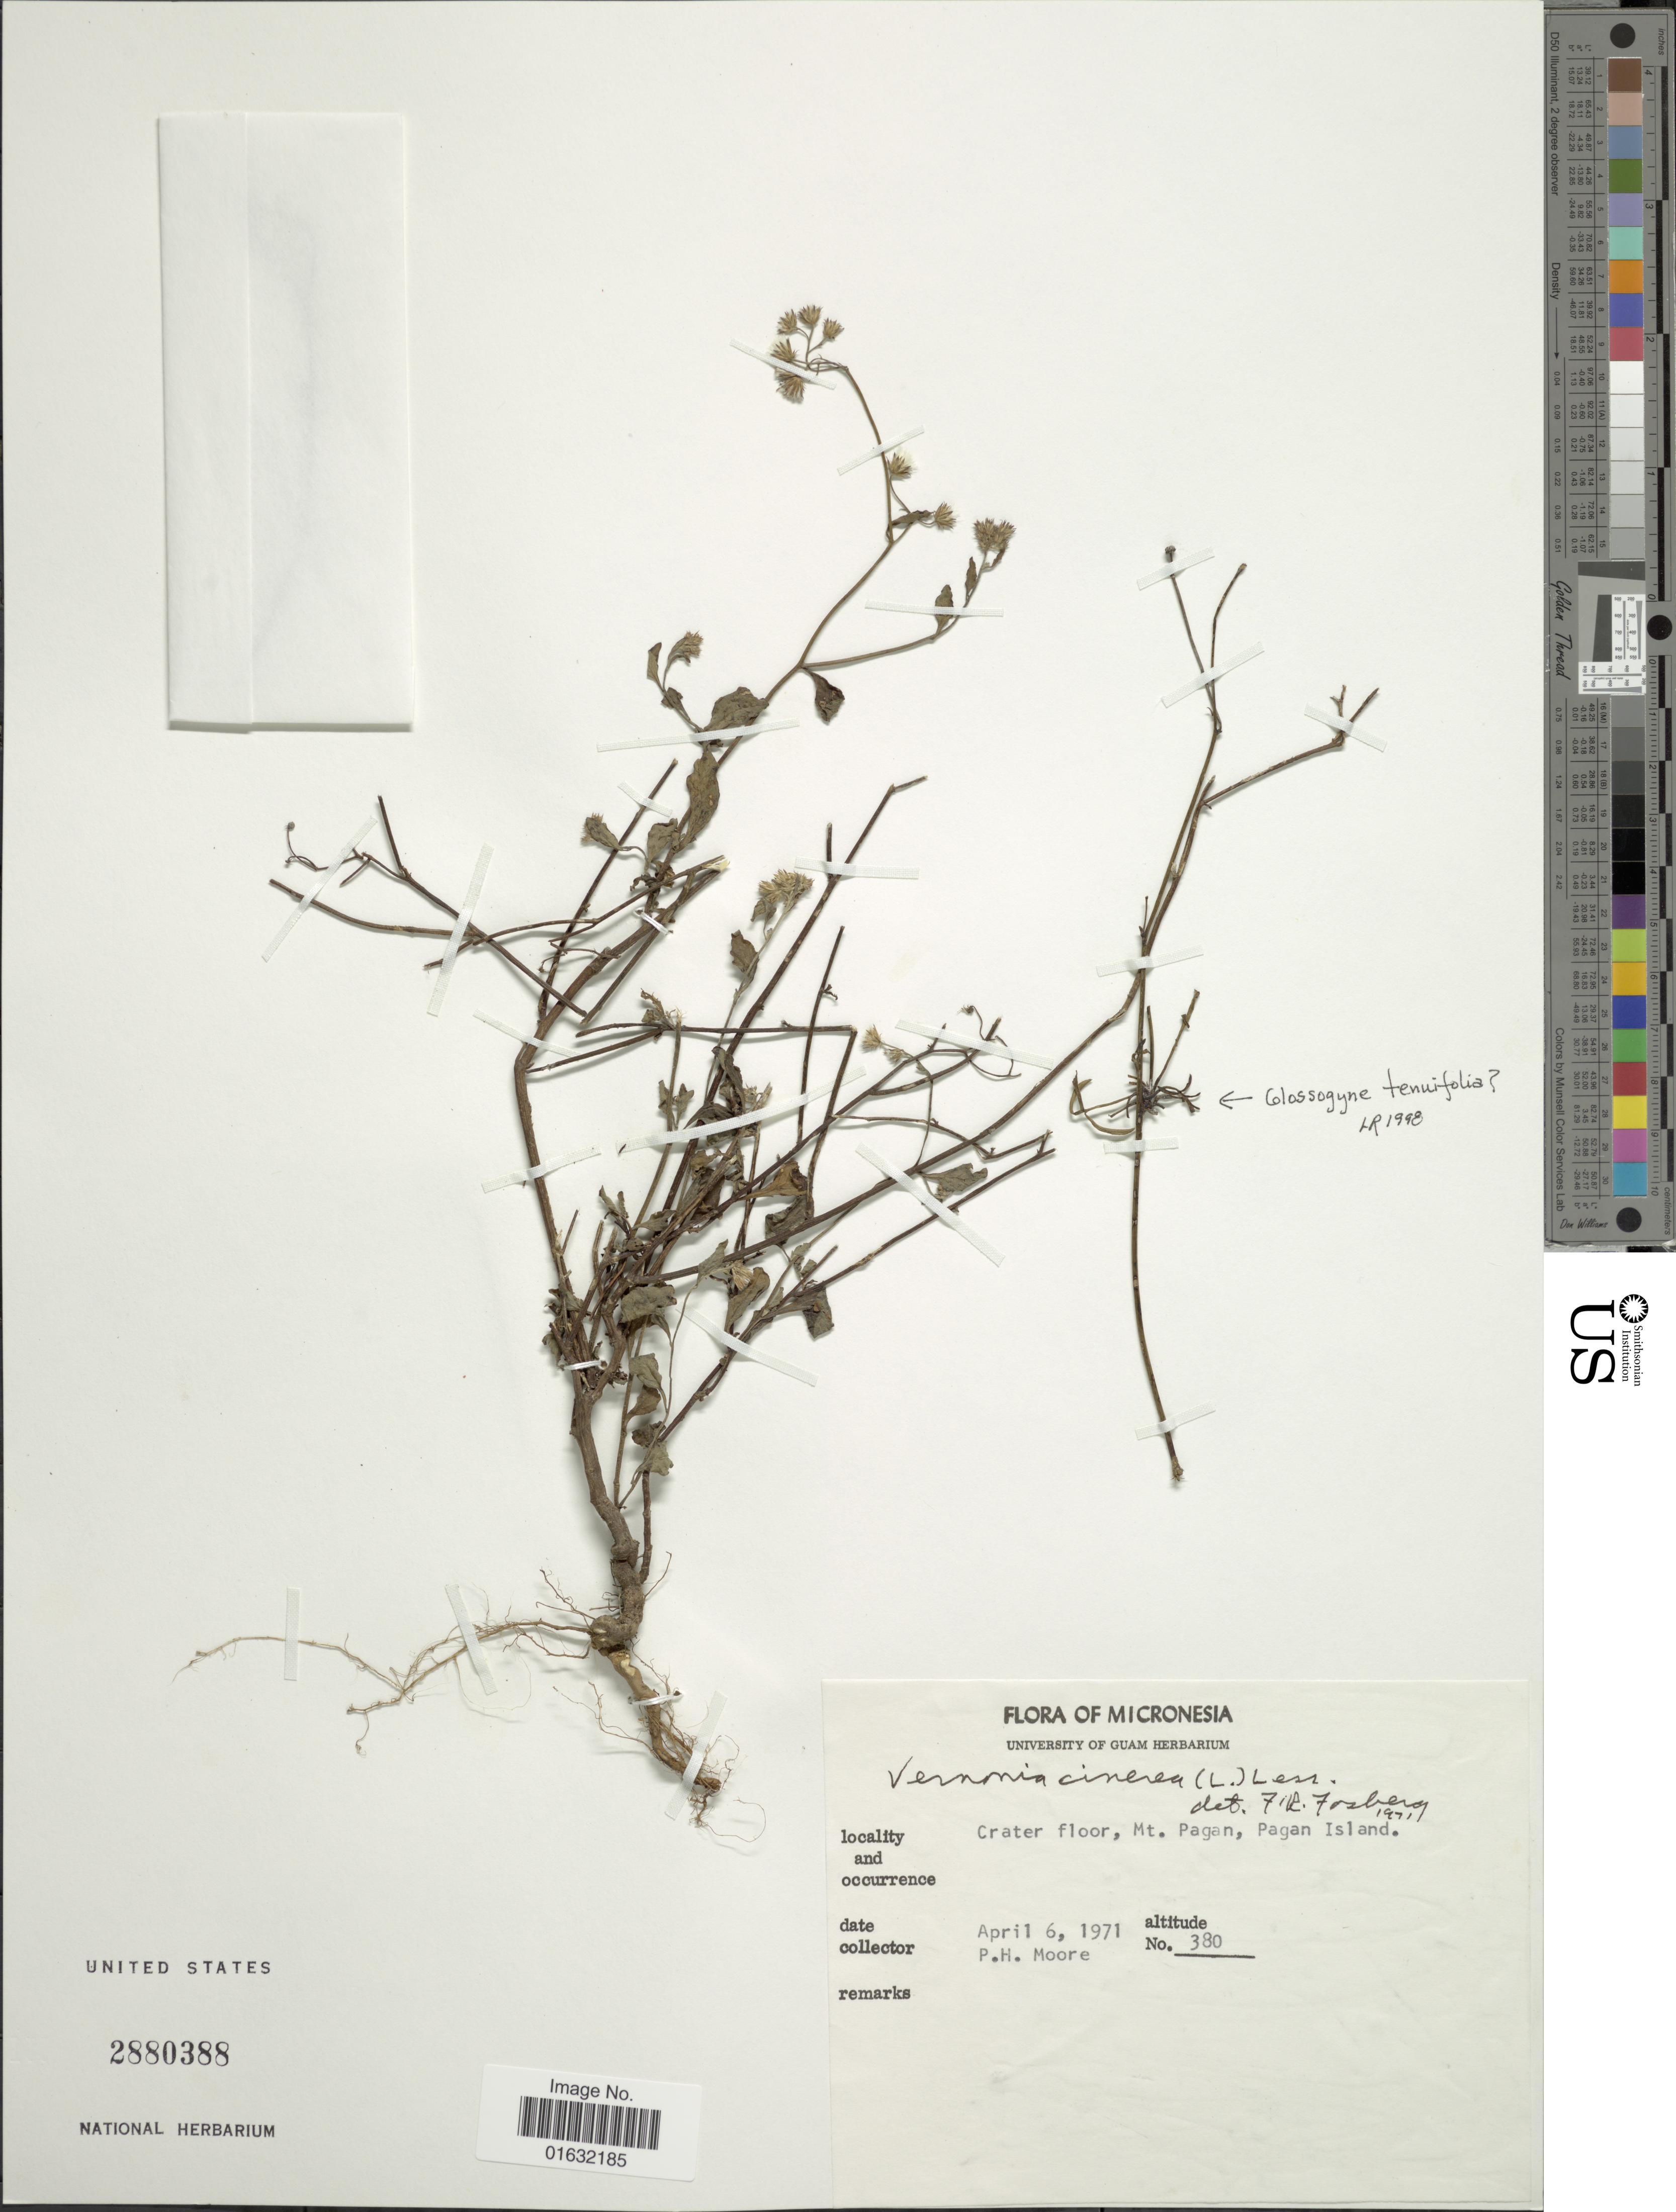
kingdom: Plantae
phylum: Tracheophyta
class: Magnoliopsida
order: Asterales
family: Asteraceae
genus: Cyanthillium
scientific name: Cyanthillium cinereum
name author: (L.) H. Rob.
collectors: P. H. Moore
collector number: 380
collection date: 1971-04-06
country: Northern Mariana Islands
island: Pagan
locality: Crater Floor, Mt. Pagan, Pagan Island. Micronesia